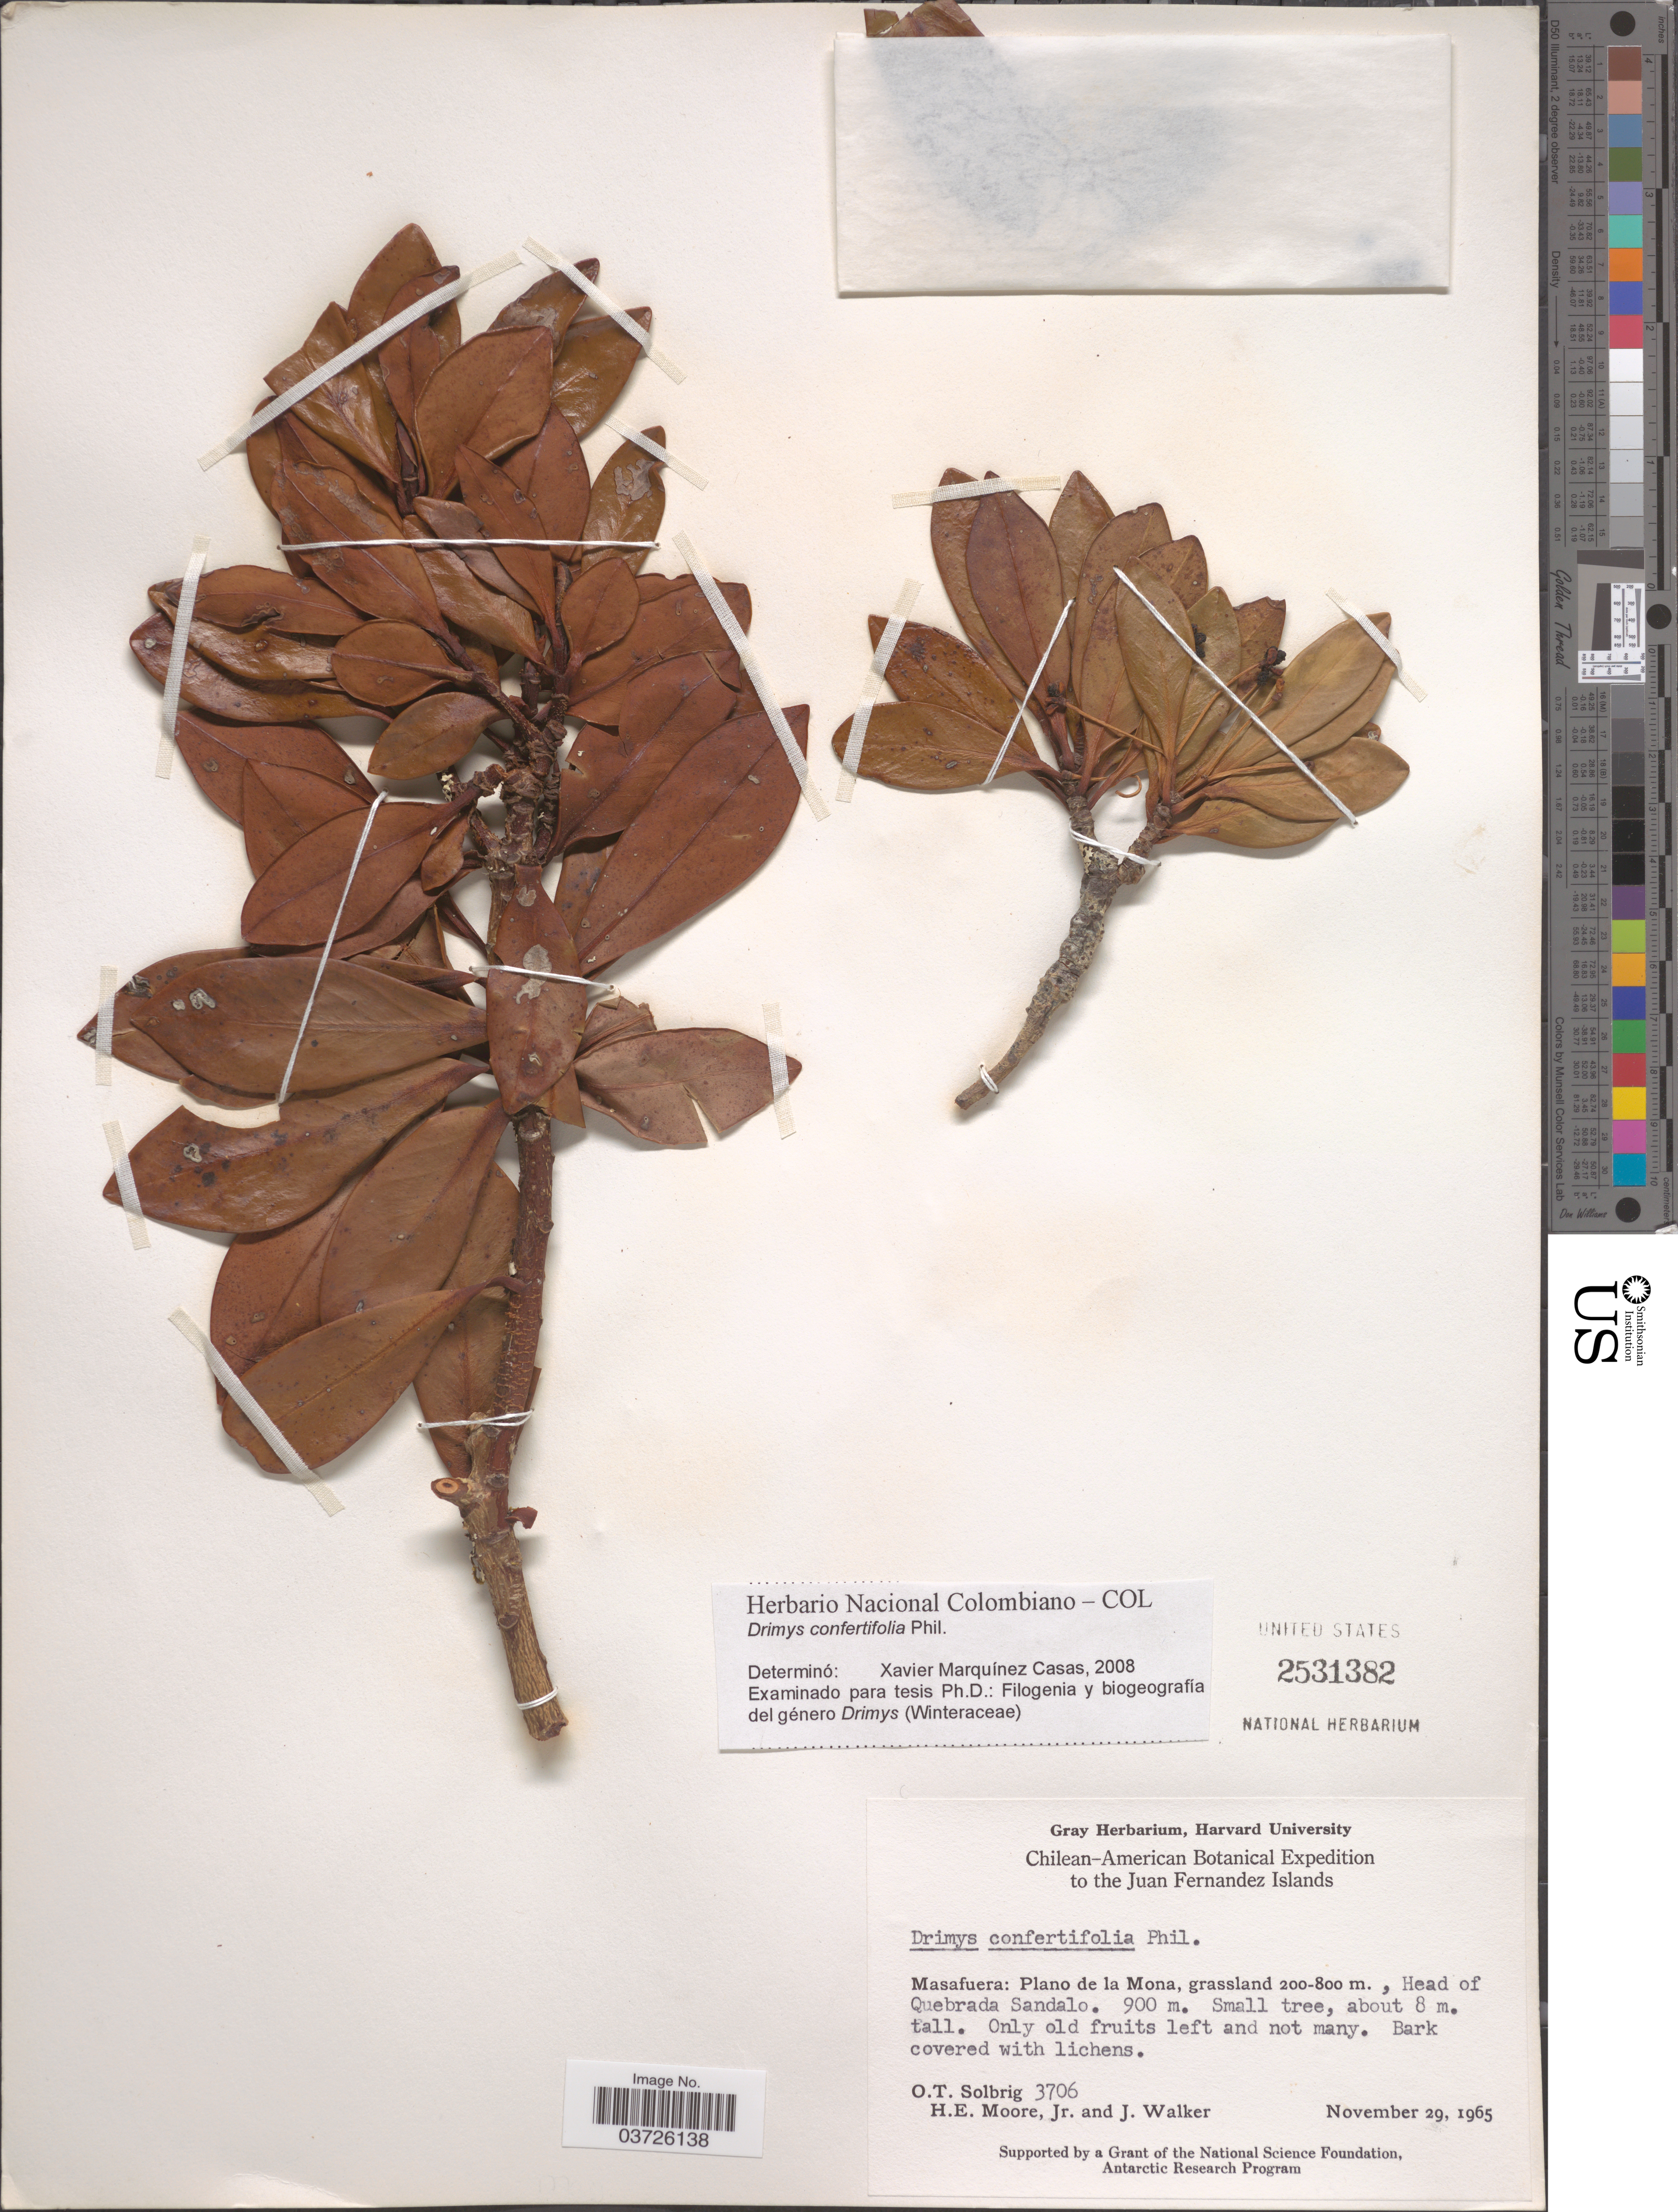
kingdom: Plantae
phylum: Tracheophyta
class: Magnoliopsida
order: Canellales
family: Winteraceae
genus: Drimys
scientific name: Drimys confertifolia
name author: Phil.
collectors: O. T. Solbrig, H. Moore & J. Walker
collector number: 3706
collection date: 1965-11-29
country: Chile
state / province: Valparaíso (V)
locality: The Juan Fernandez Islands. Masafuera: Plano de la Mona. Head of Quebrada Sandalo.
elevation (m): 900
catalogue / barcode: US 2531382